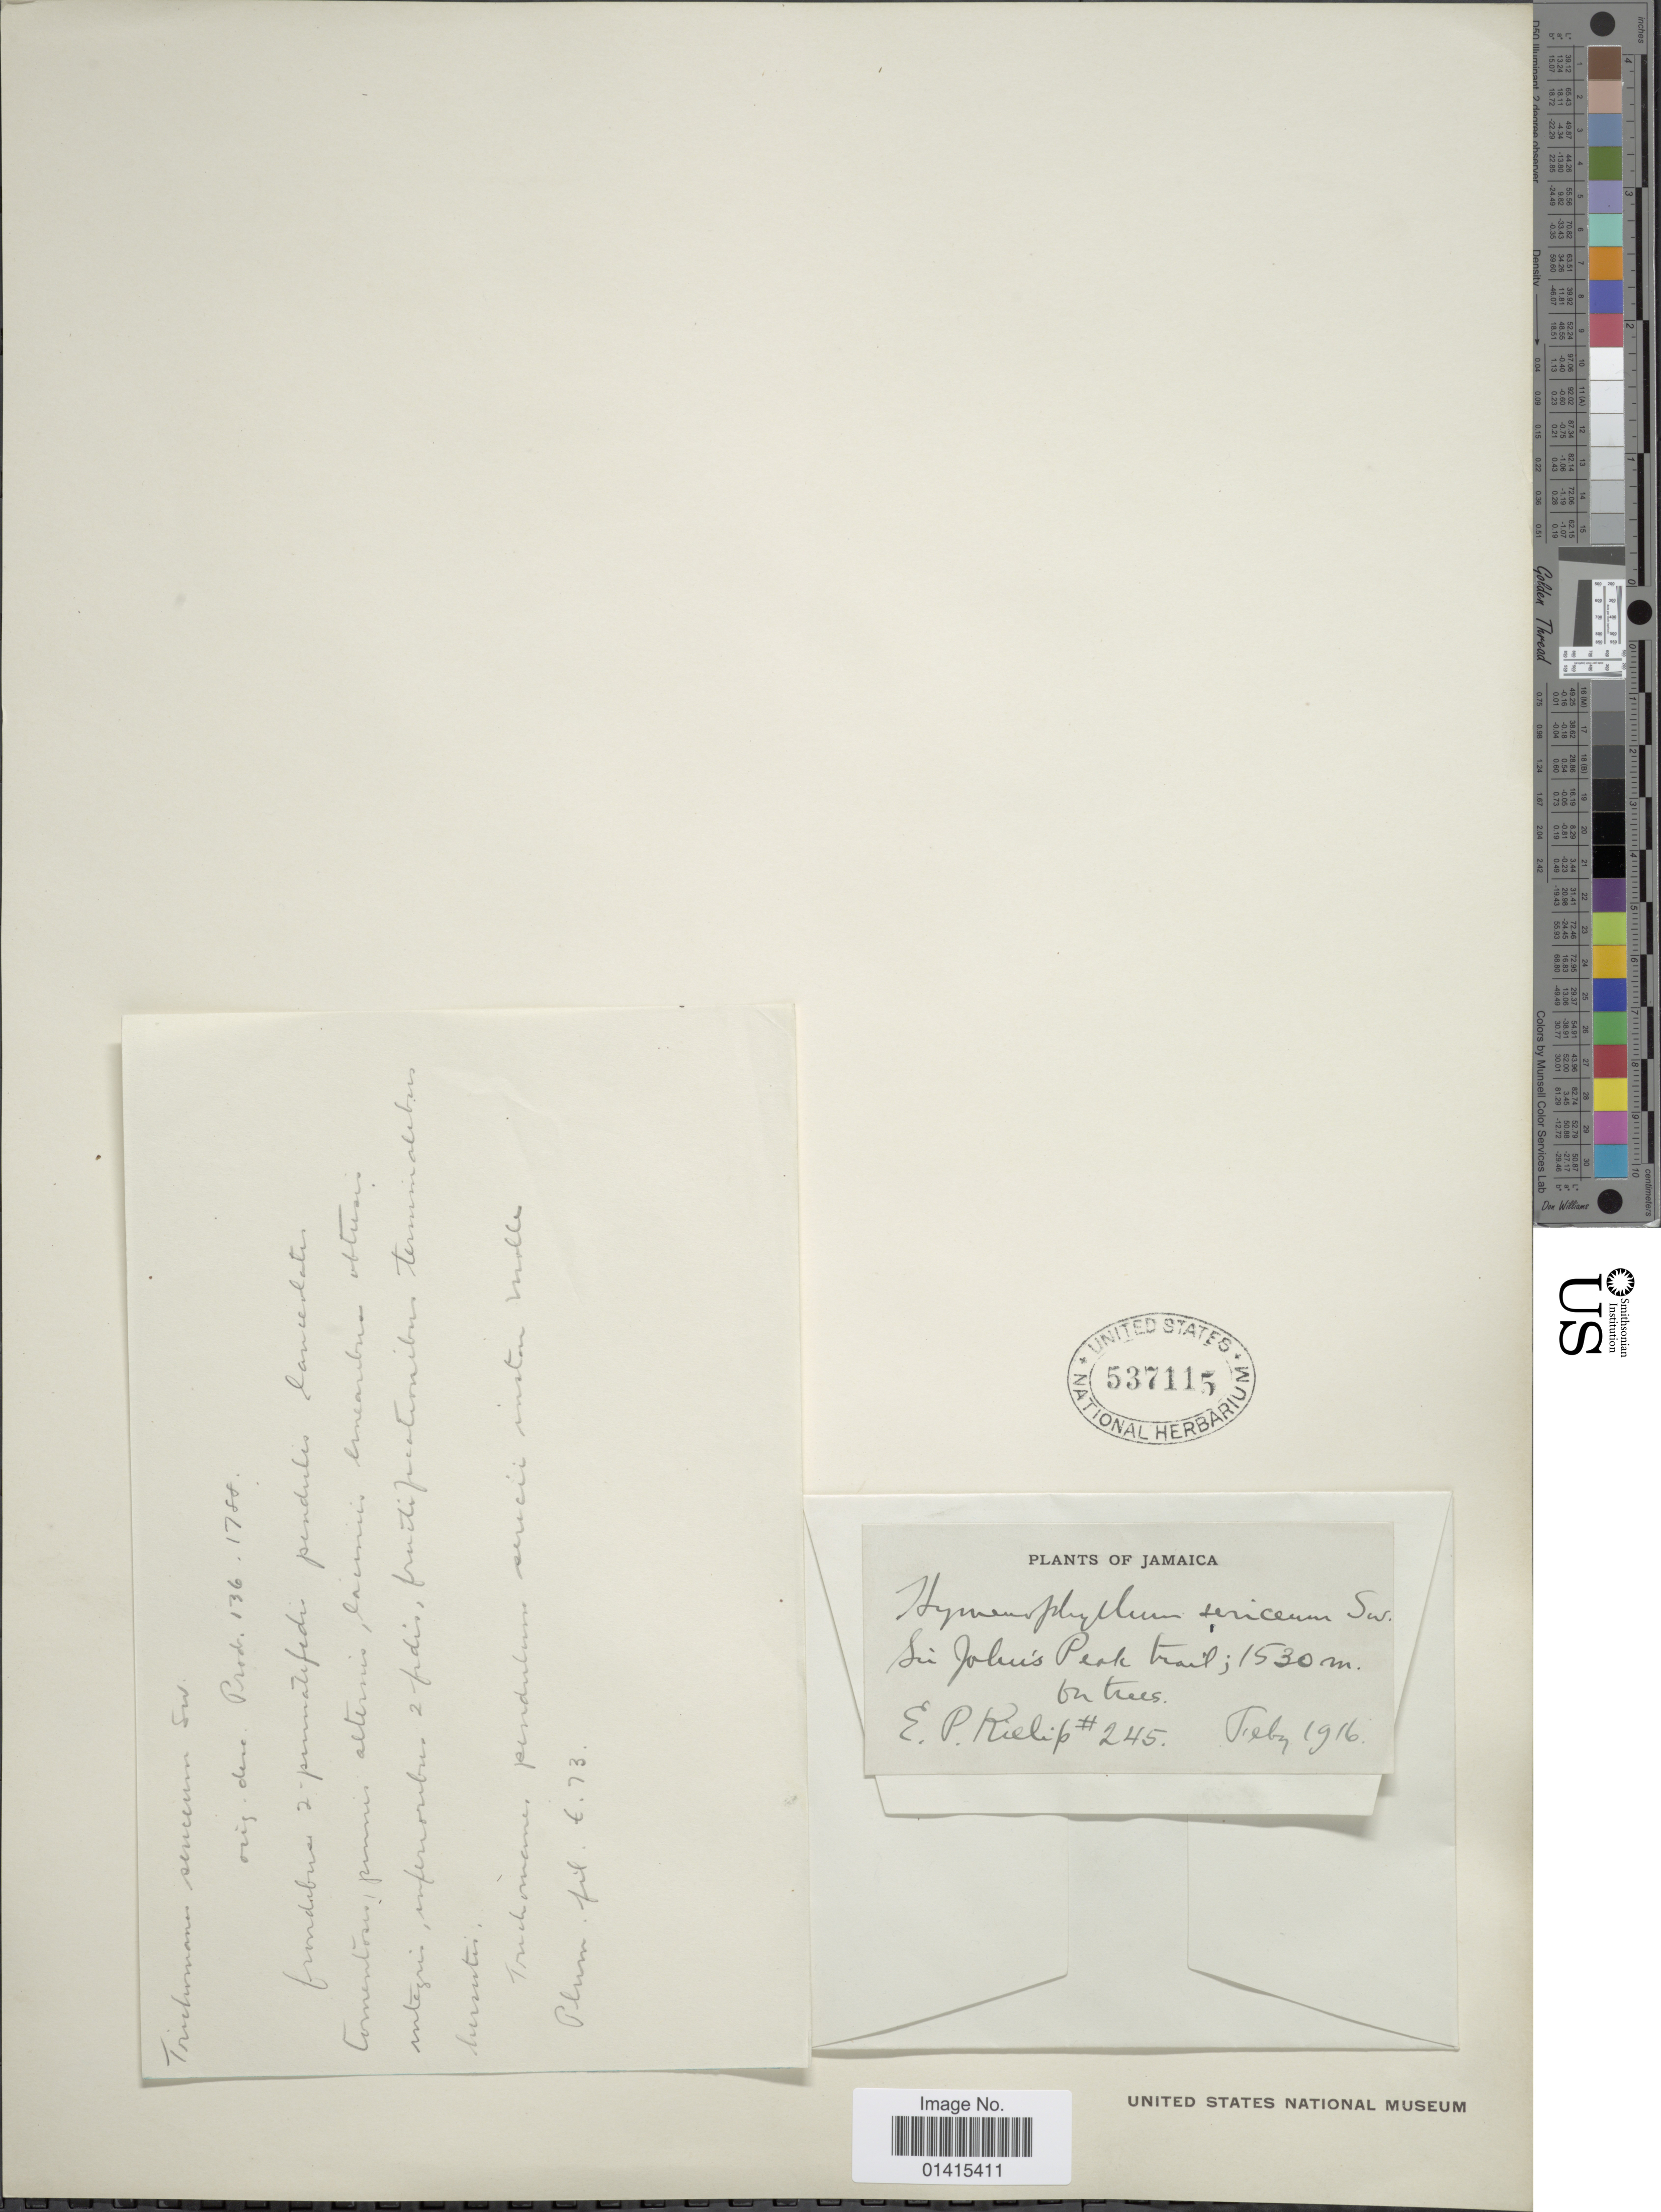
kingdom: Plantae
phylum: Tracheophyta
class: Polypodiopsida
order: Hymenophyllales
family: Hymenophyllaceae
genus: Hymenophyllum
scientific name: Hymenophyllum sericeum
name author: Sw. in Schrad.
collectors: E. P. Killip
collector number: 245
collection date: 1916-02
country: Jamaica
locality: Sir. John's Peak trail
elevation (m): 1530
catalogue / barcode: US 537115